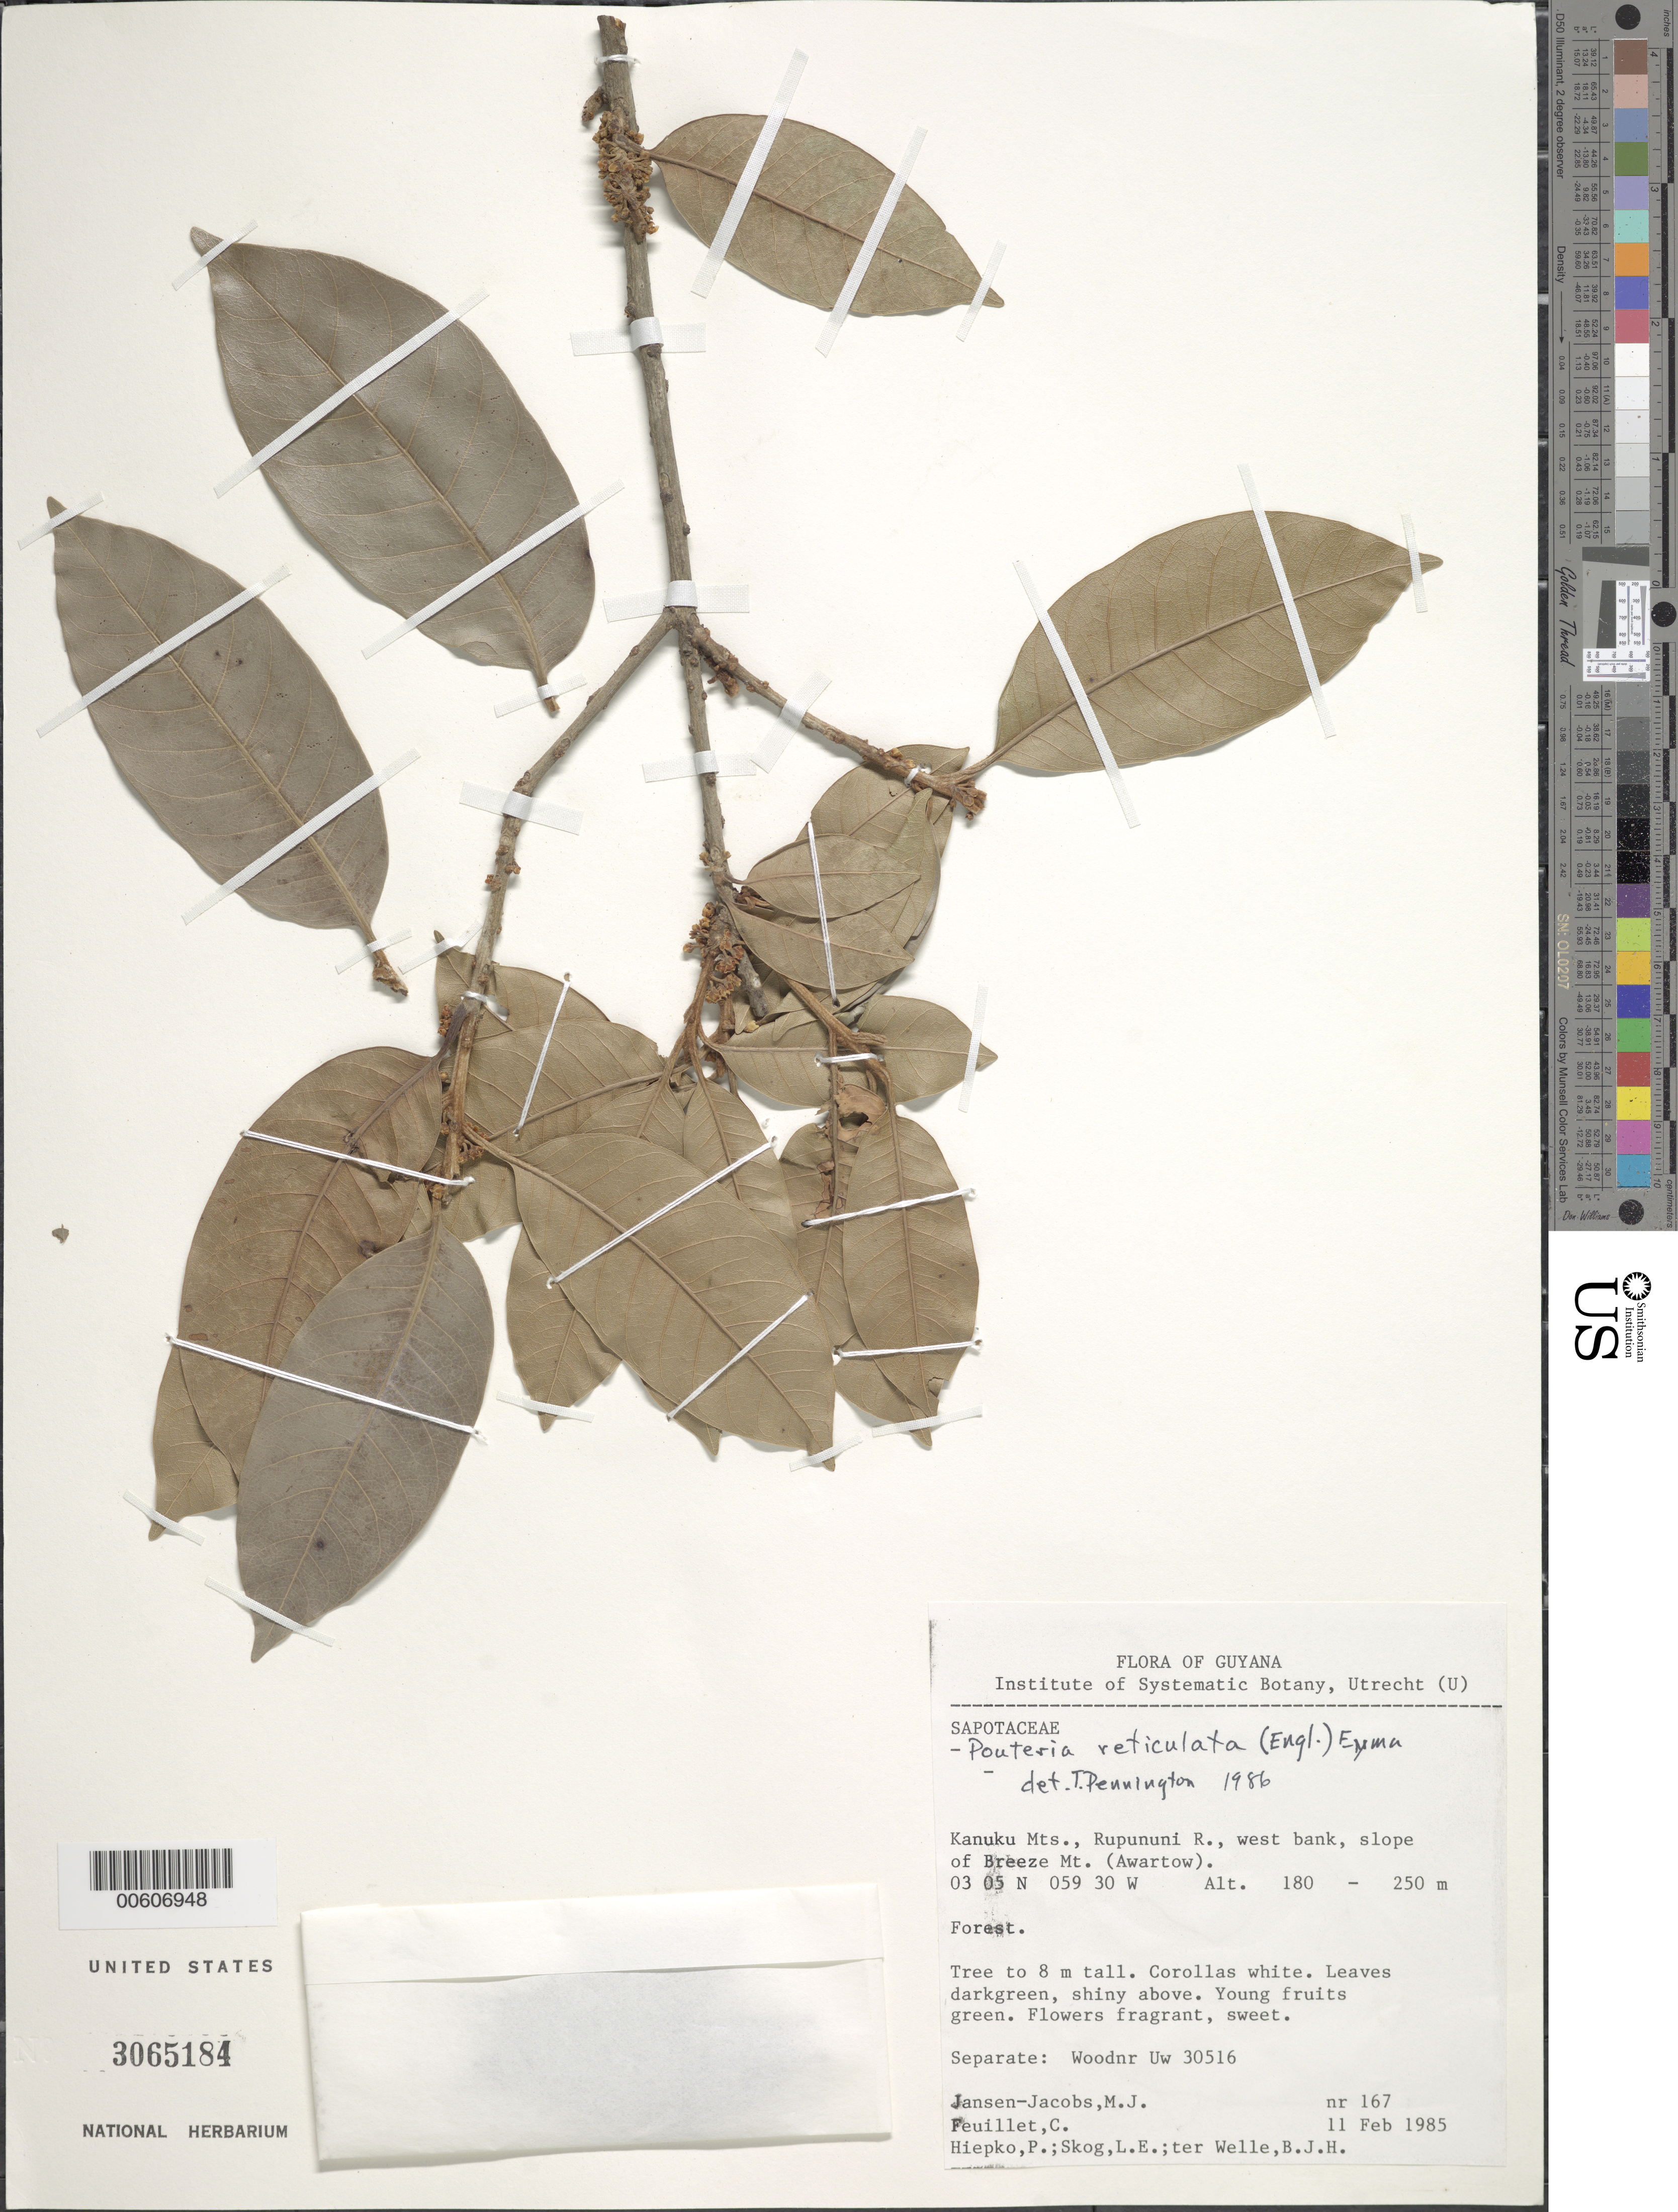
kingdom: Plantae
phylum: Tracheophyta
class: Magnoliopsida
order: Ericales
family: Sapotaceae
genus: Pouteria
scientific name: Pouteria reticulata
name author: (Engl.) Eyma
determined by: Pennington, T. D., (K)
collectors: M. J. Jansen-Jacobs, C. Feuillet, P. H. Hiepko, L. E. Skog & B. Welle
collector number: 167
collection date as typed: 11-Feb-85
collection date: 1985-02-11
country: Guyana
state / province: U. Takutu-U. Essequibo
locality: Kanuku Mts., Rupununi R., west bank, slope of Breeze Mt. (Awartow)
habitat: Forest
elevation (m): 180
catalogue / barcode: US 3065184